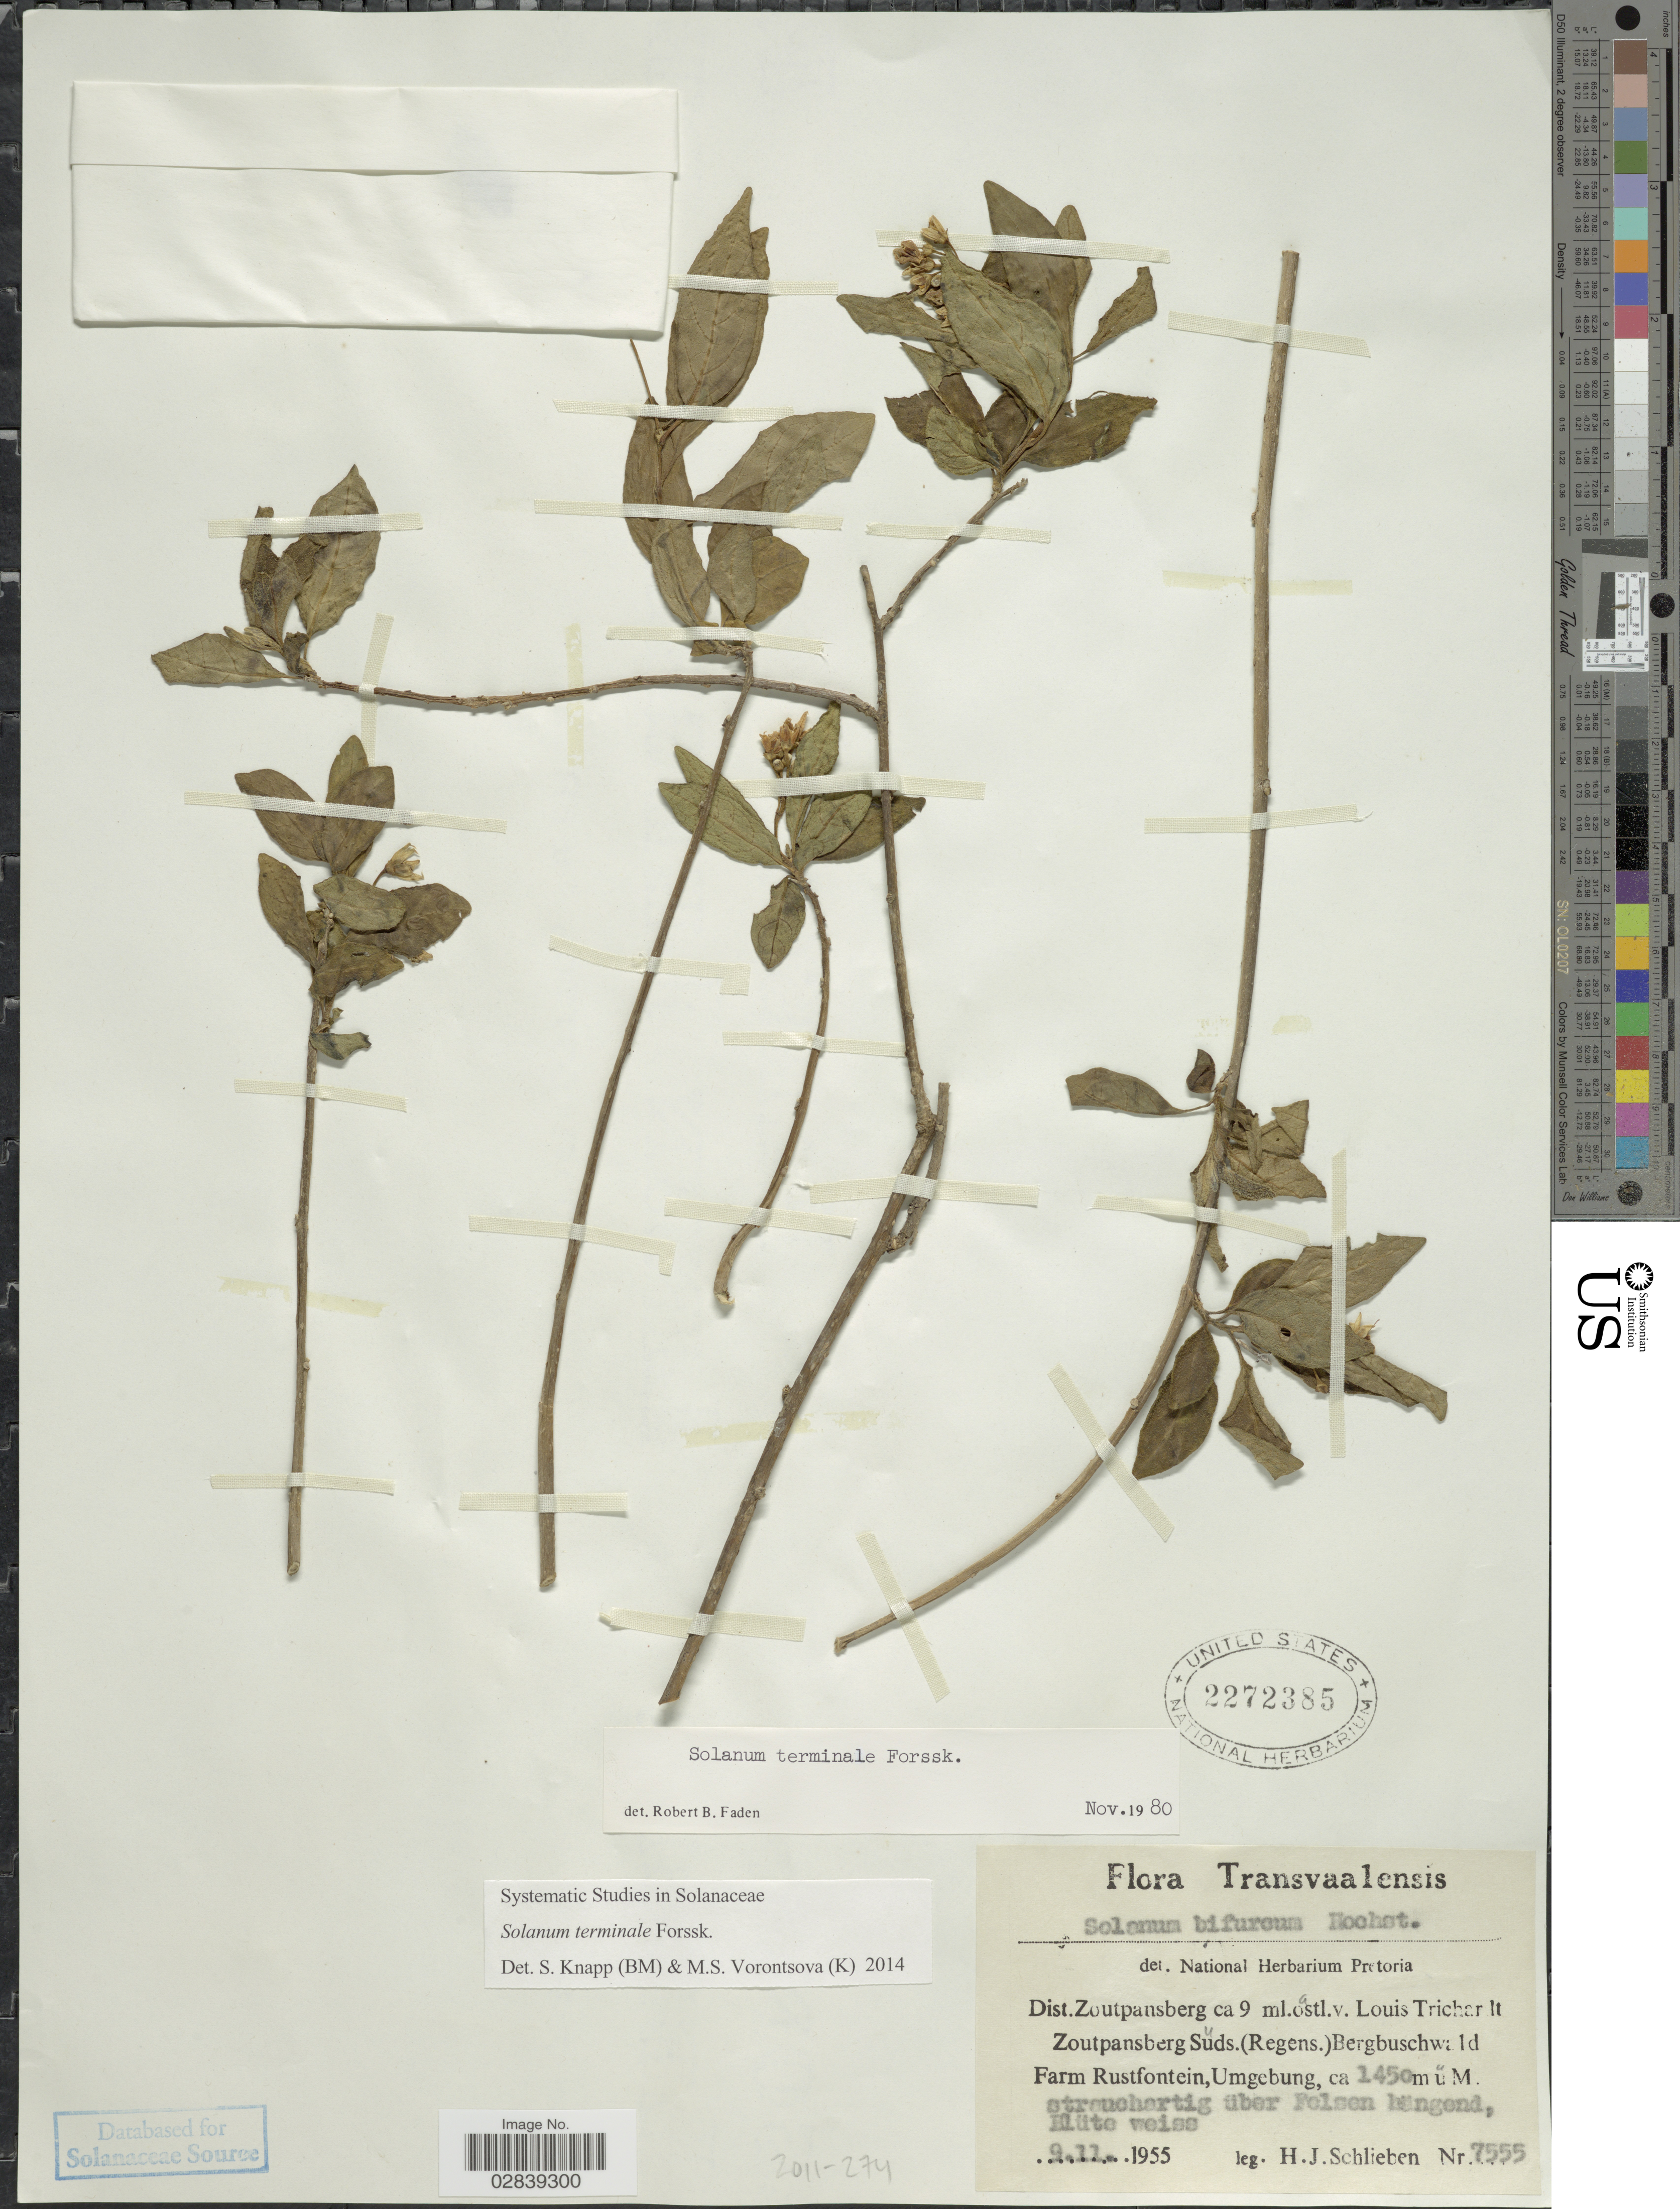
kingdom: Plantae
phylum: Tracheophyta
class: Magnoliopsida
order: Solanales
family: Solanaceae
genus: Solanum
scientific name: Solanum terminale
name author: Forssk.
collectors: H. J. Schlieben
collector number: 7555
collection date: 1955-11-09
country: South Africa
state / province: Limpopo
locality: Transvaalensis, Dist. Zoutpansberg ca 9 ml. östl. v. Louis Trichardt, Zoutpansberg Süds. (Regens.) Bergbuschwald Farm Rustfontein, Umgebung.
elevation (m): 1450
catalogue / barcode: US 2272385